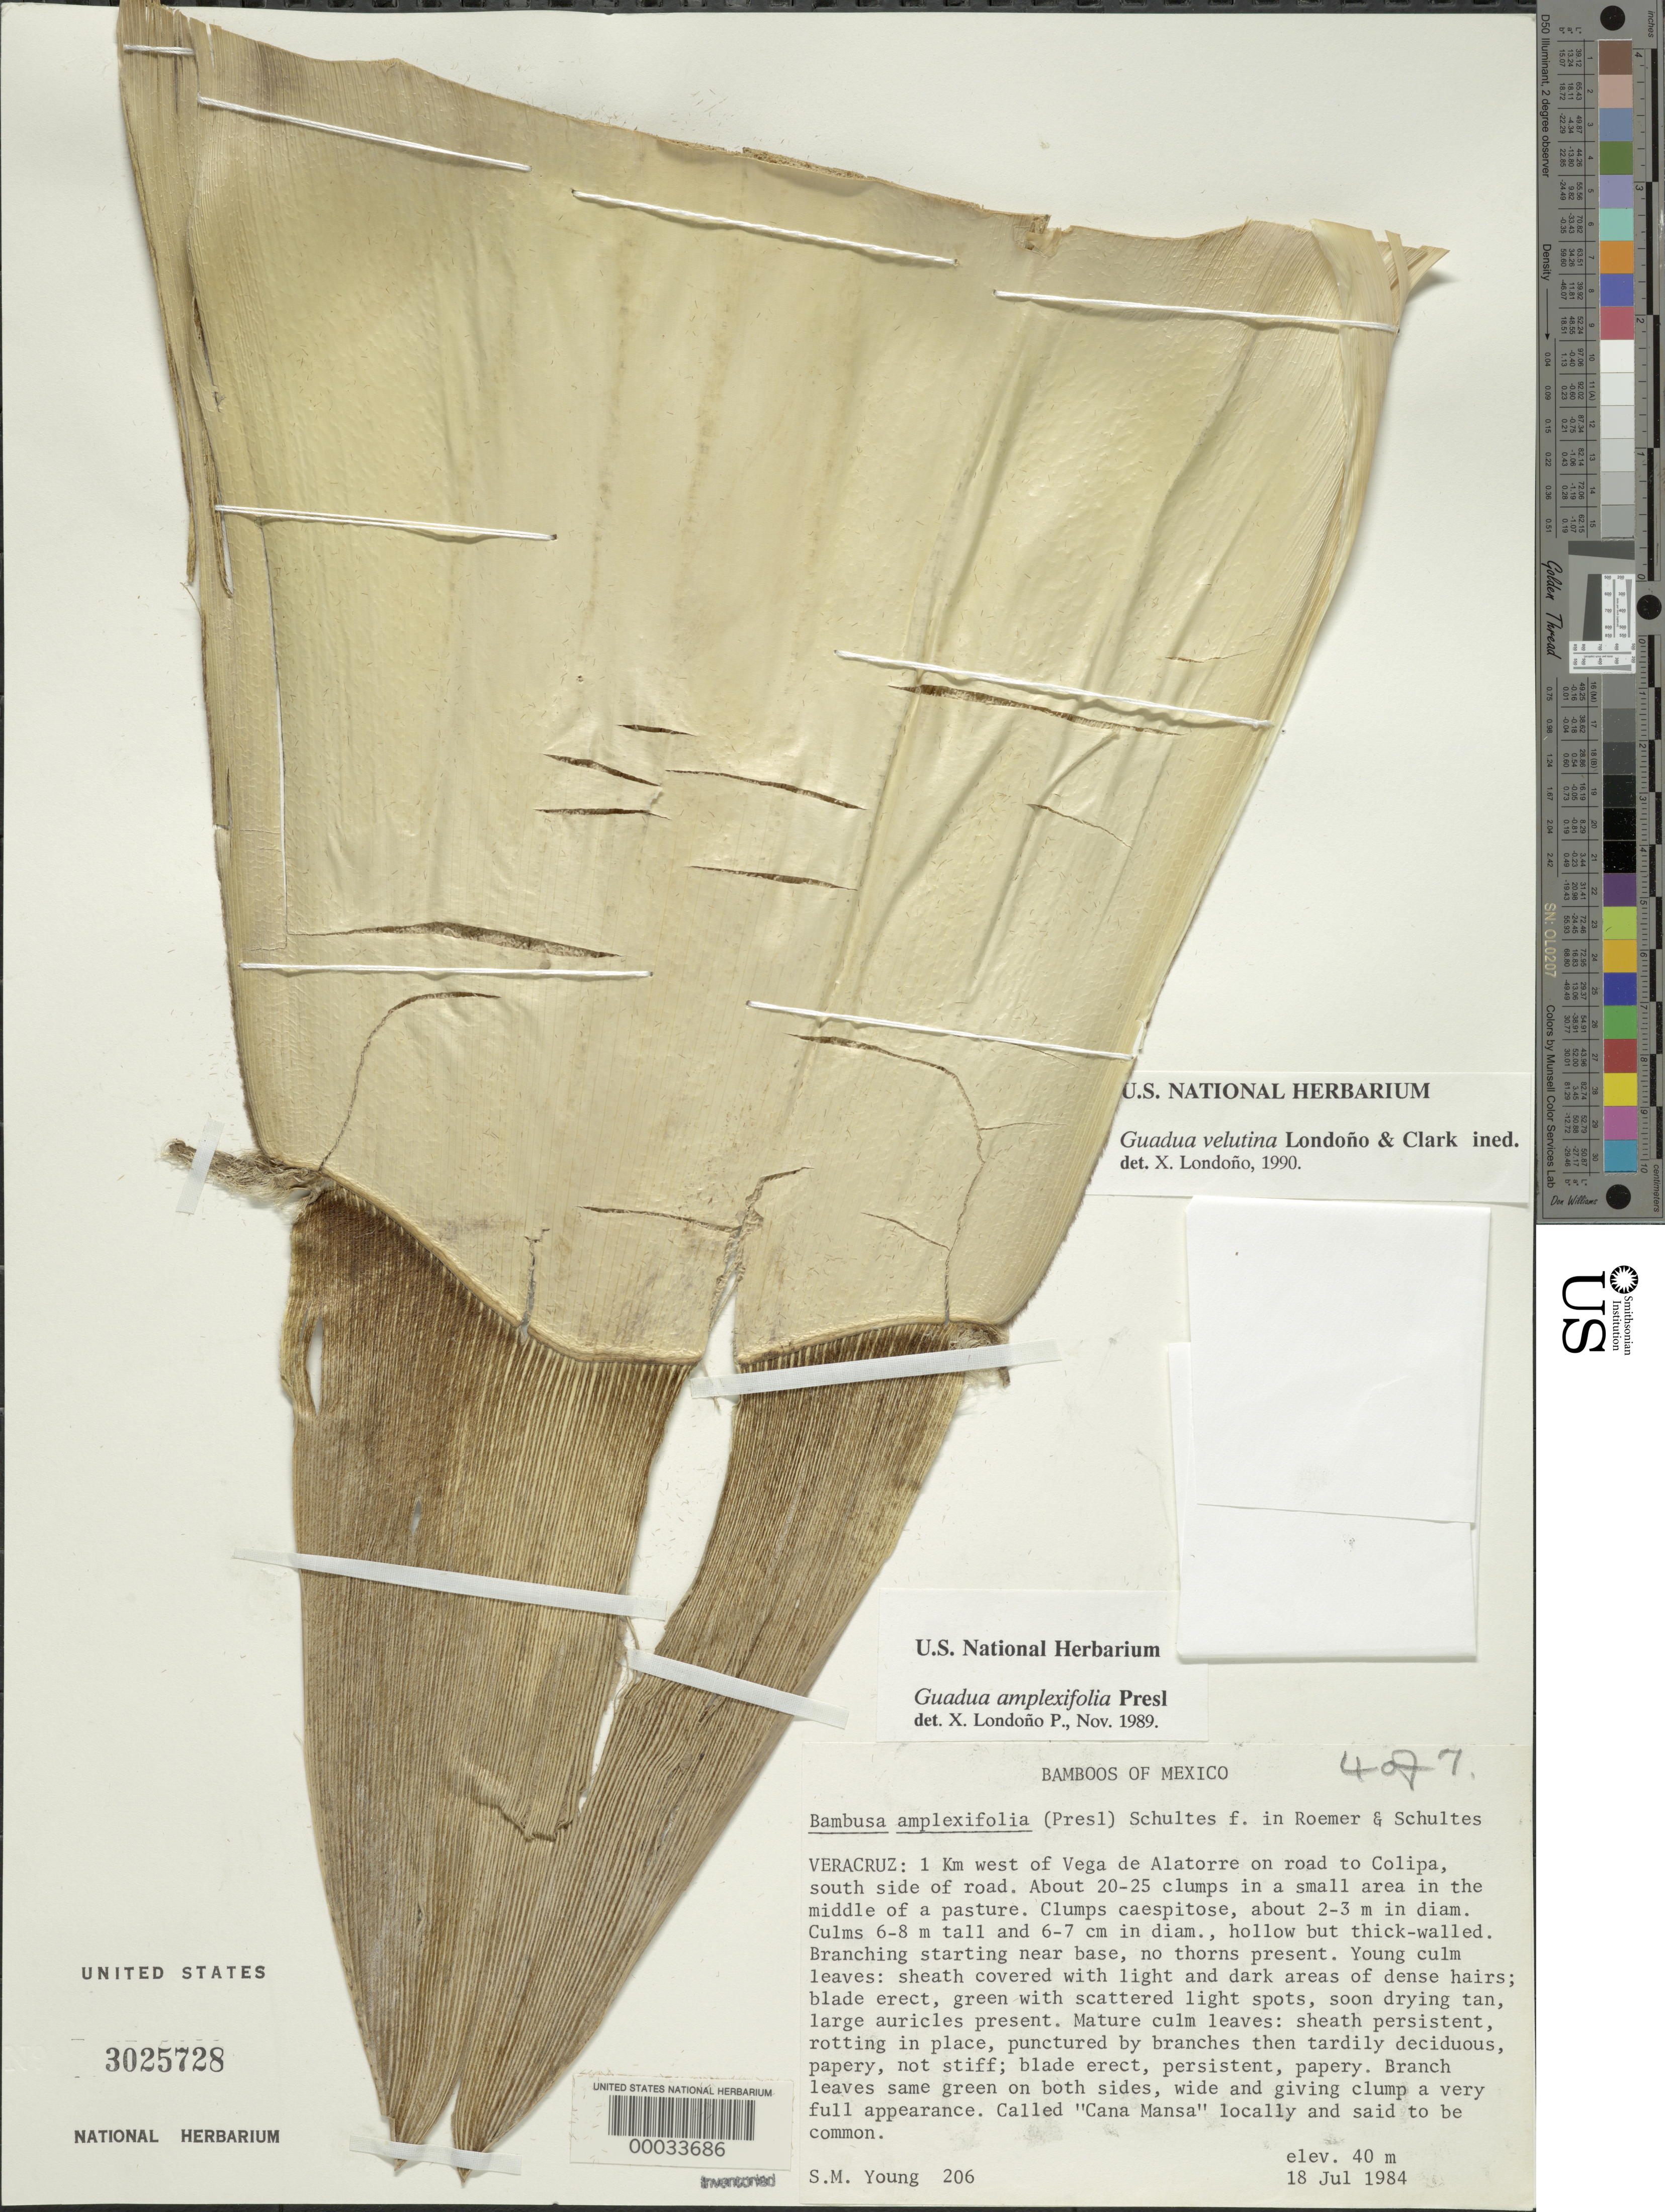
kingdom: Plantae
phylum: Tracheophyta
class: Liliopsida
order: Poales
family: Poaceae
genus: Guadua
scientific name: Guadua velutina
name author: Londoño & L.G. Clark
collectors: S. Young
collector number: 206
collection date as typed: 18 Jul 1984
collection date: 1984-07-18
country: Mexico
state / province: Veracruz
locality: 1 km W of Vega de Alatorre on road to Colipa, S side of road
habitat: Pasture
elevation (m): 40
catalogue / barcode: US 3025728